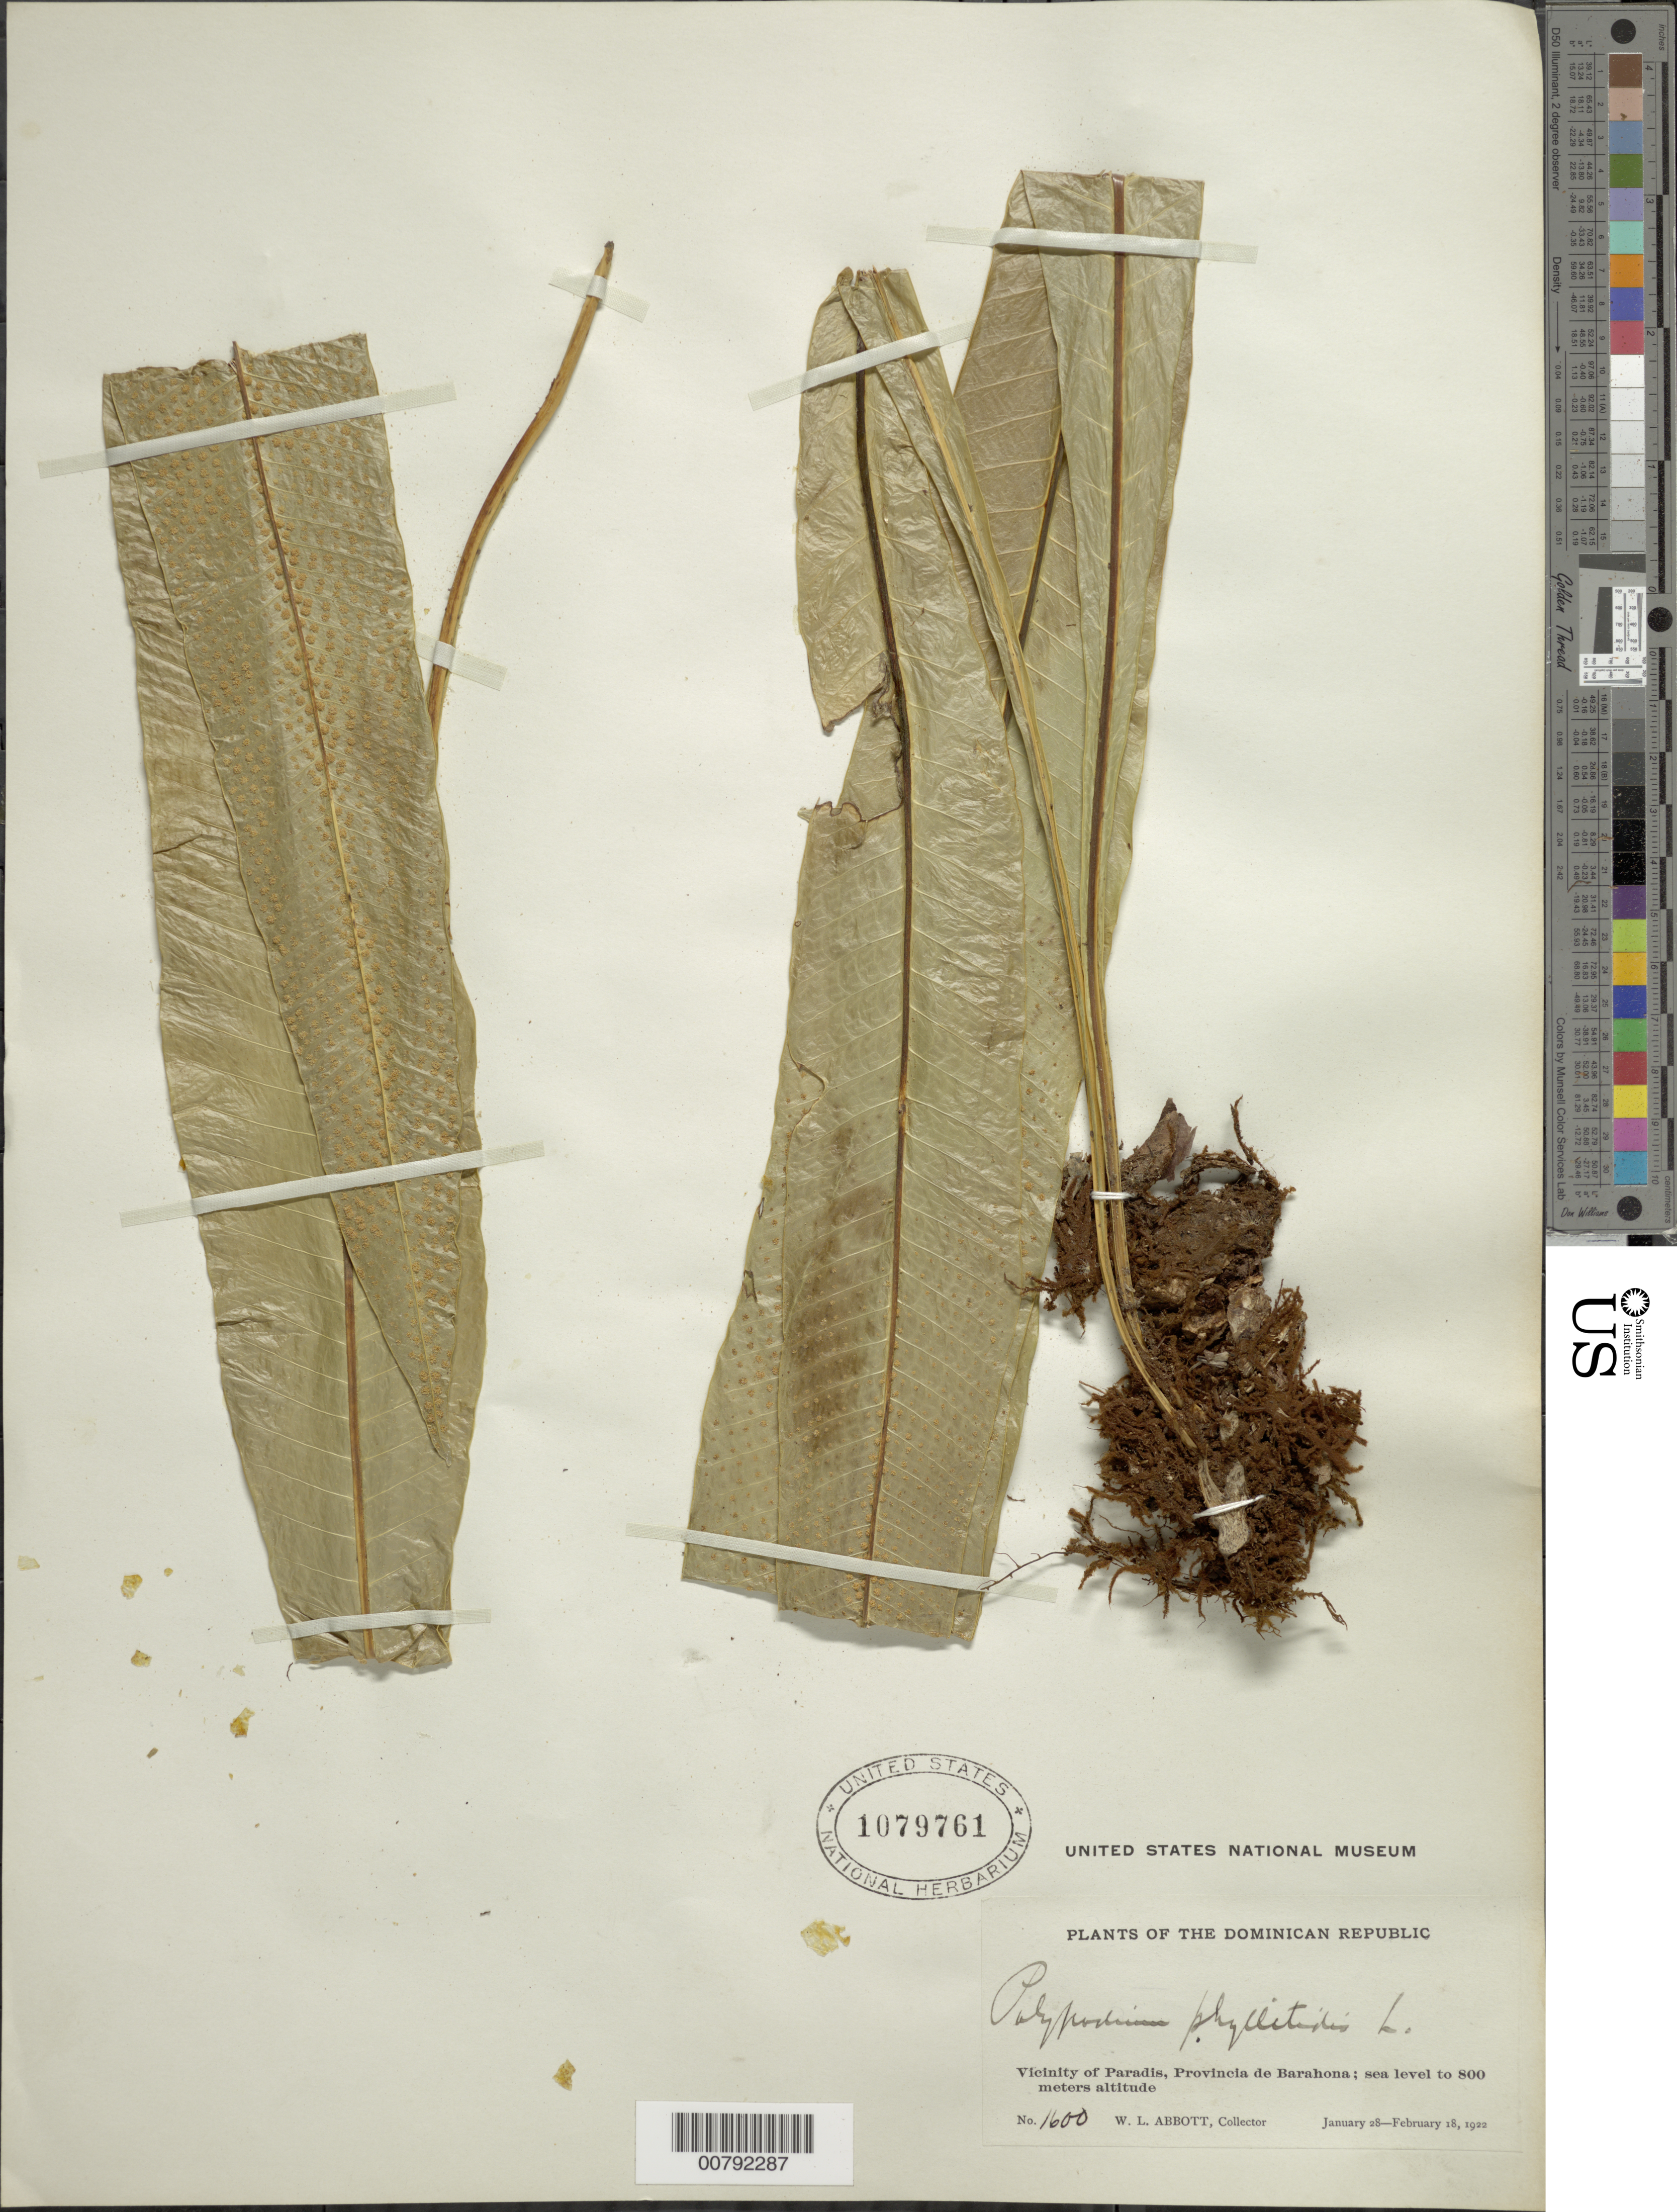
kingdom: Plantae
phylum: Tracheophyta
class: Polypodiopsida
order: Polypodiales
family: Polypodiaceae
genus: Campyloneurum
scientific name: Campyloneurum phyllitidis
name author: (L.) C. Presl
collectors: W. L. Abbott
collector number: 1600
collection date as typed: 28 Feb 1922 18 Feb 1922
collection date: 1922-02-18/1922-02-28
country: Dominican Republic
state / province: Barahona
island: Hispaniola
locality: Paradis vicinity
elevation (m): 0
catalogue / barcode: US 1079761